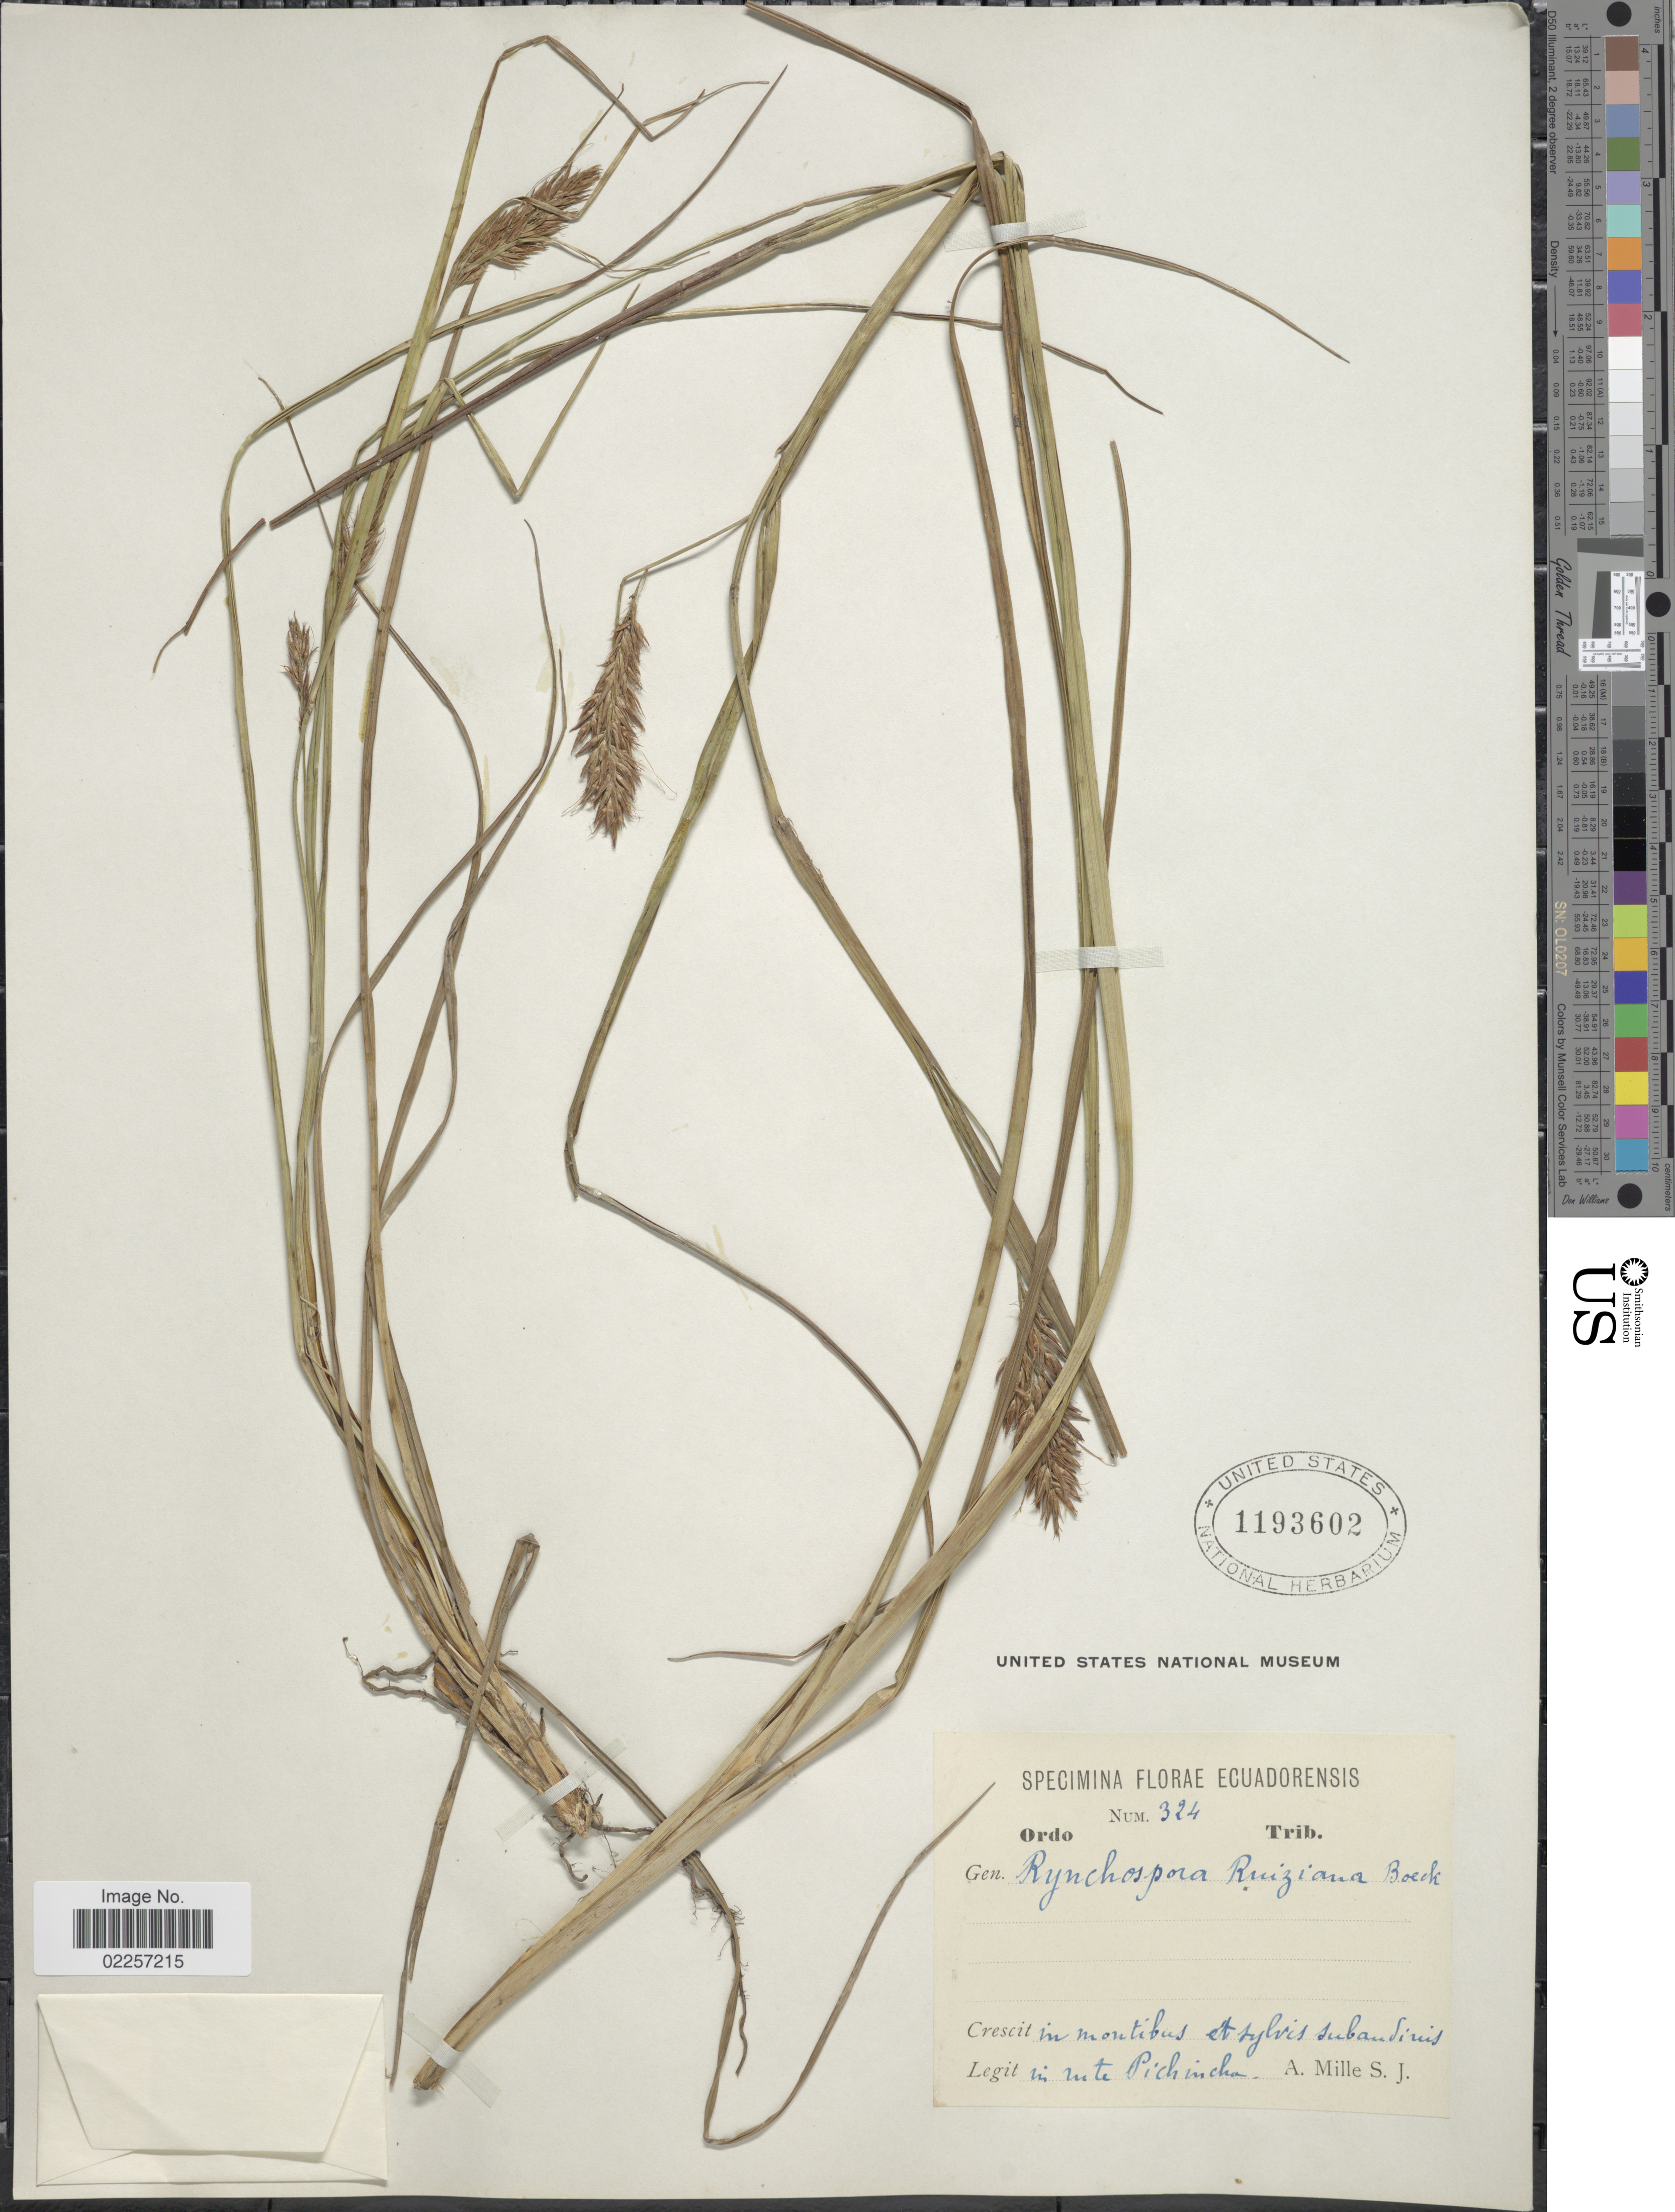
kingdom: Plantae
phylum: Tracheophyta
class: Liliopsida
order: Poales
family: Cyperaceae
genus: Rhynchospora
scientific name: Rhynchospora ruiziana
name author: Boeckeler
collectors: A. Mille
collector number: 324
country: Ecuador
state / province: Pichincha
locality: In mte Pichincha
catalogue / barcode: US 1193602